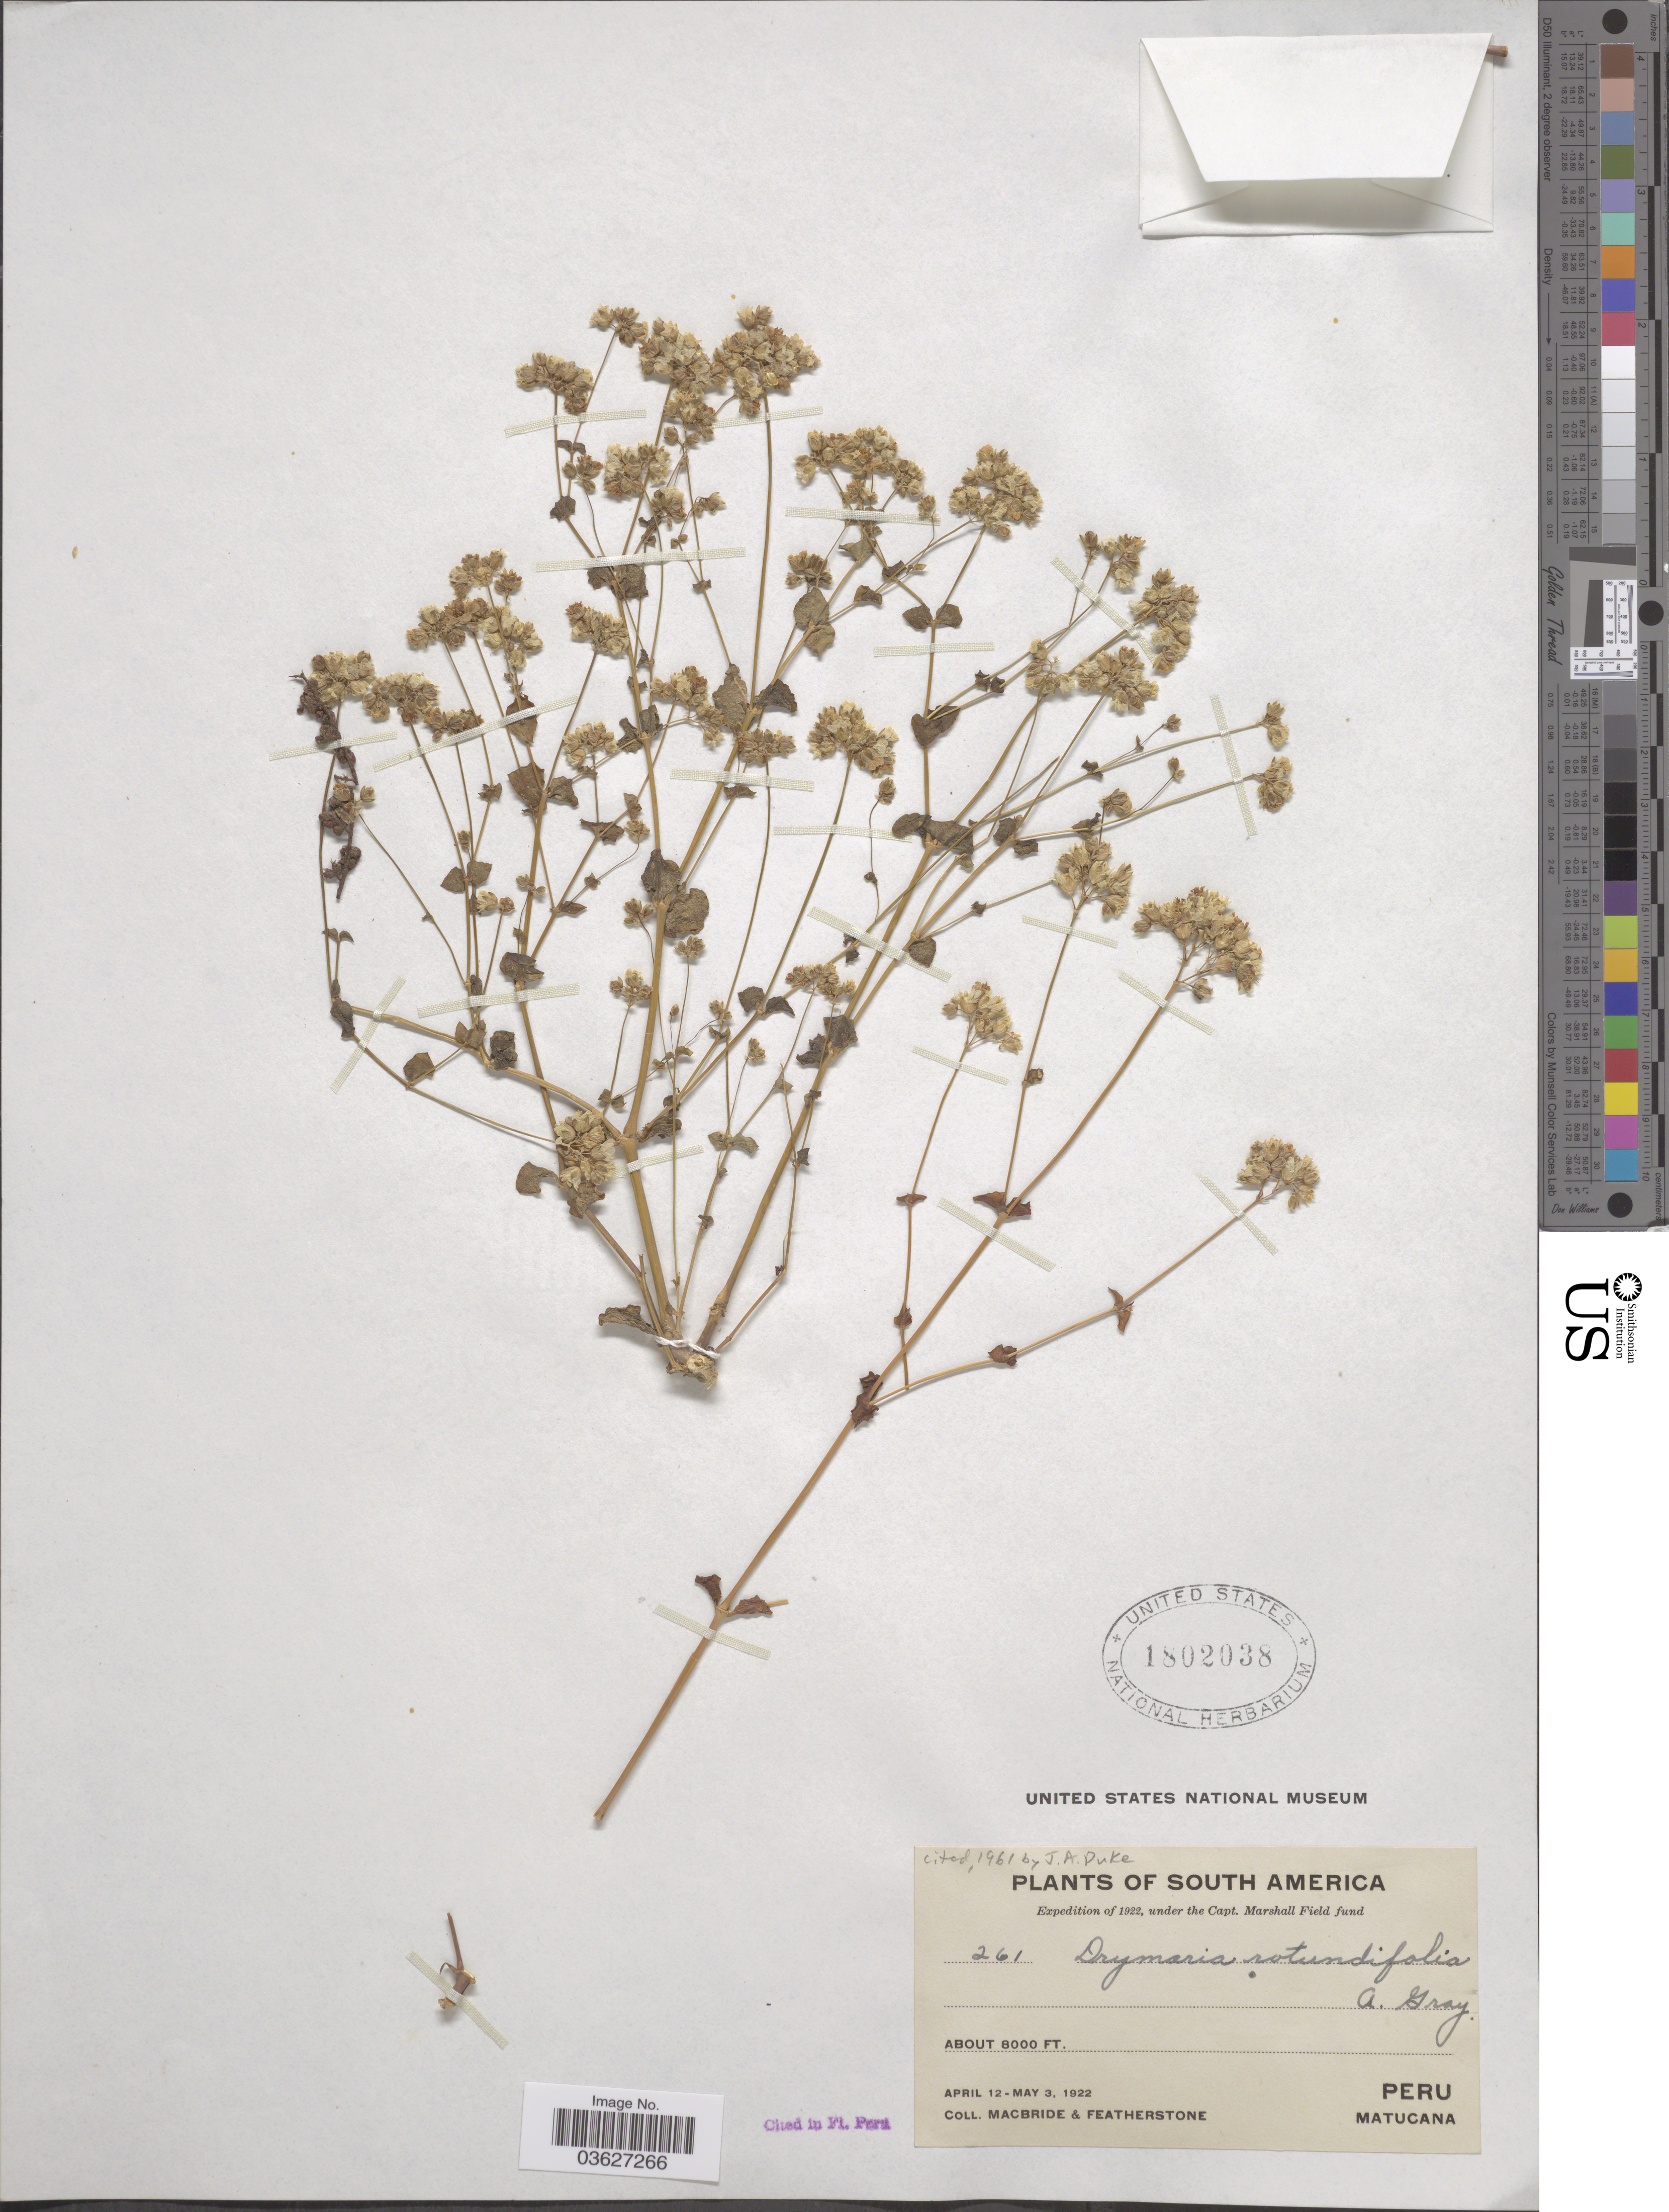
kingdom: Plantae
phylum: Tracheophyta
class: Magnoliopsida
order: Caryophyllales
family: Caryophyllaceae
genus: Drymaria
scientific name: Drymaria rotundifolia var. rotundifolia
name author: A. Gray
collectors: Macbride, -- & -. Featherstone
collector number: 261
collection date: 1922-04-12/1922-05-03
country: Peru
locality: Matucana.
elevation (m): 2438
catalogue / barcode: US 1802038